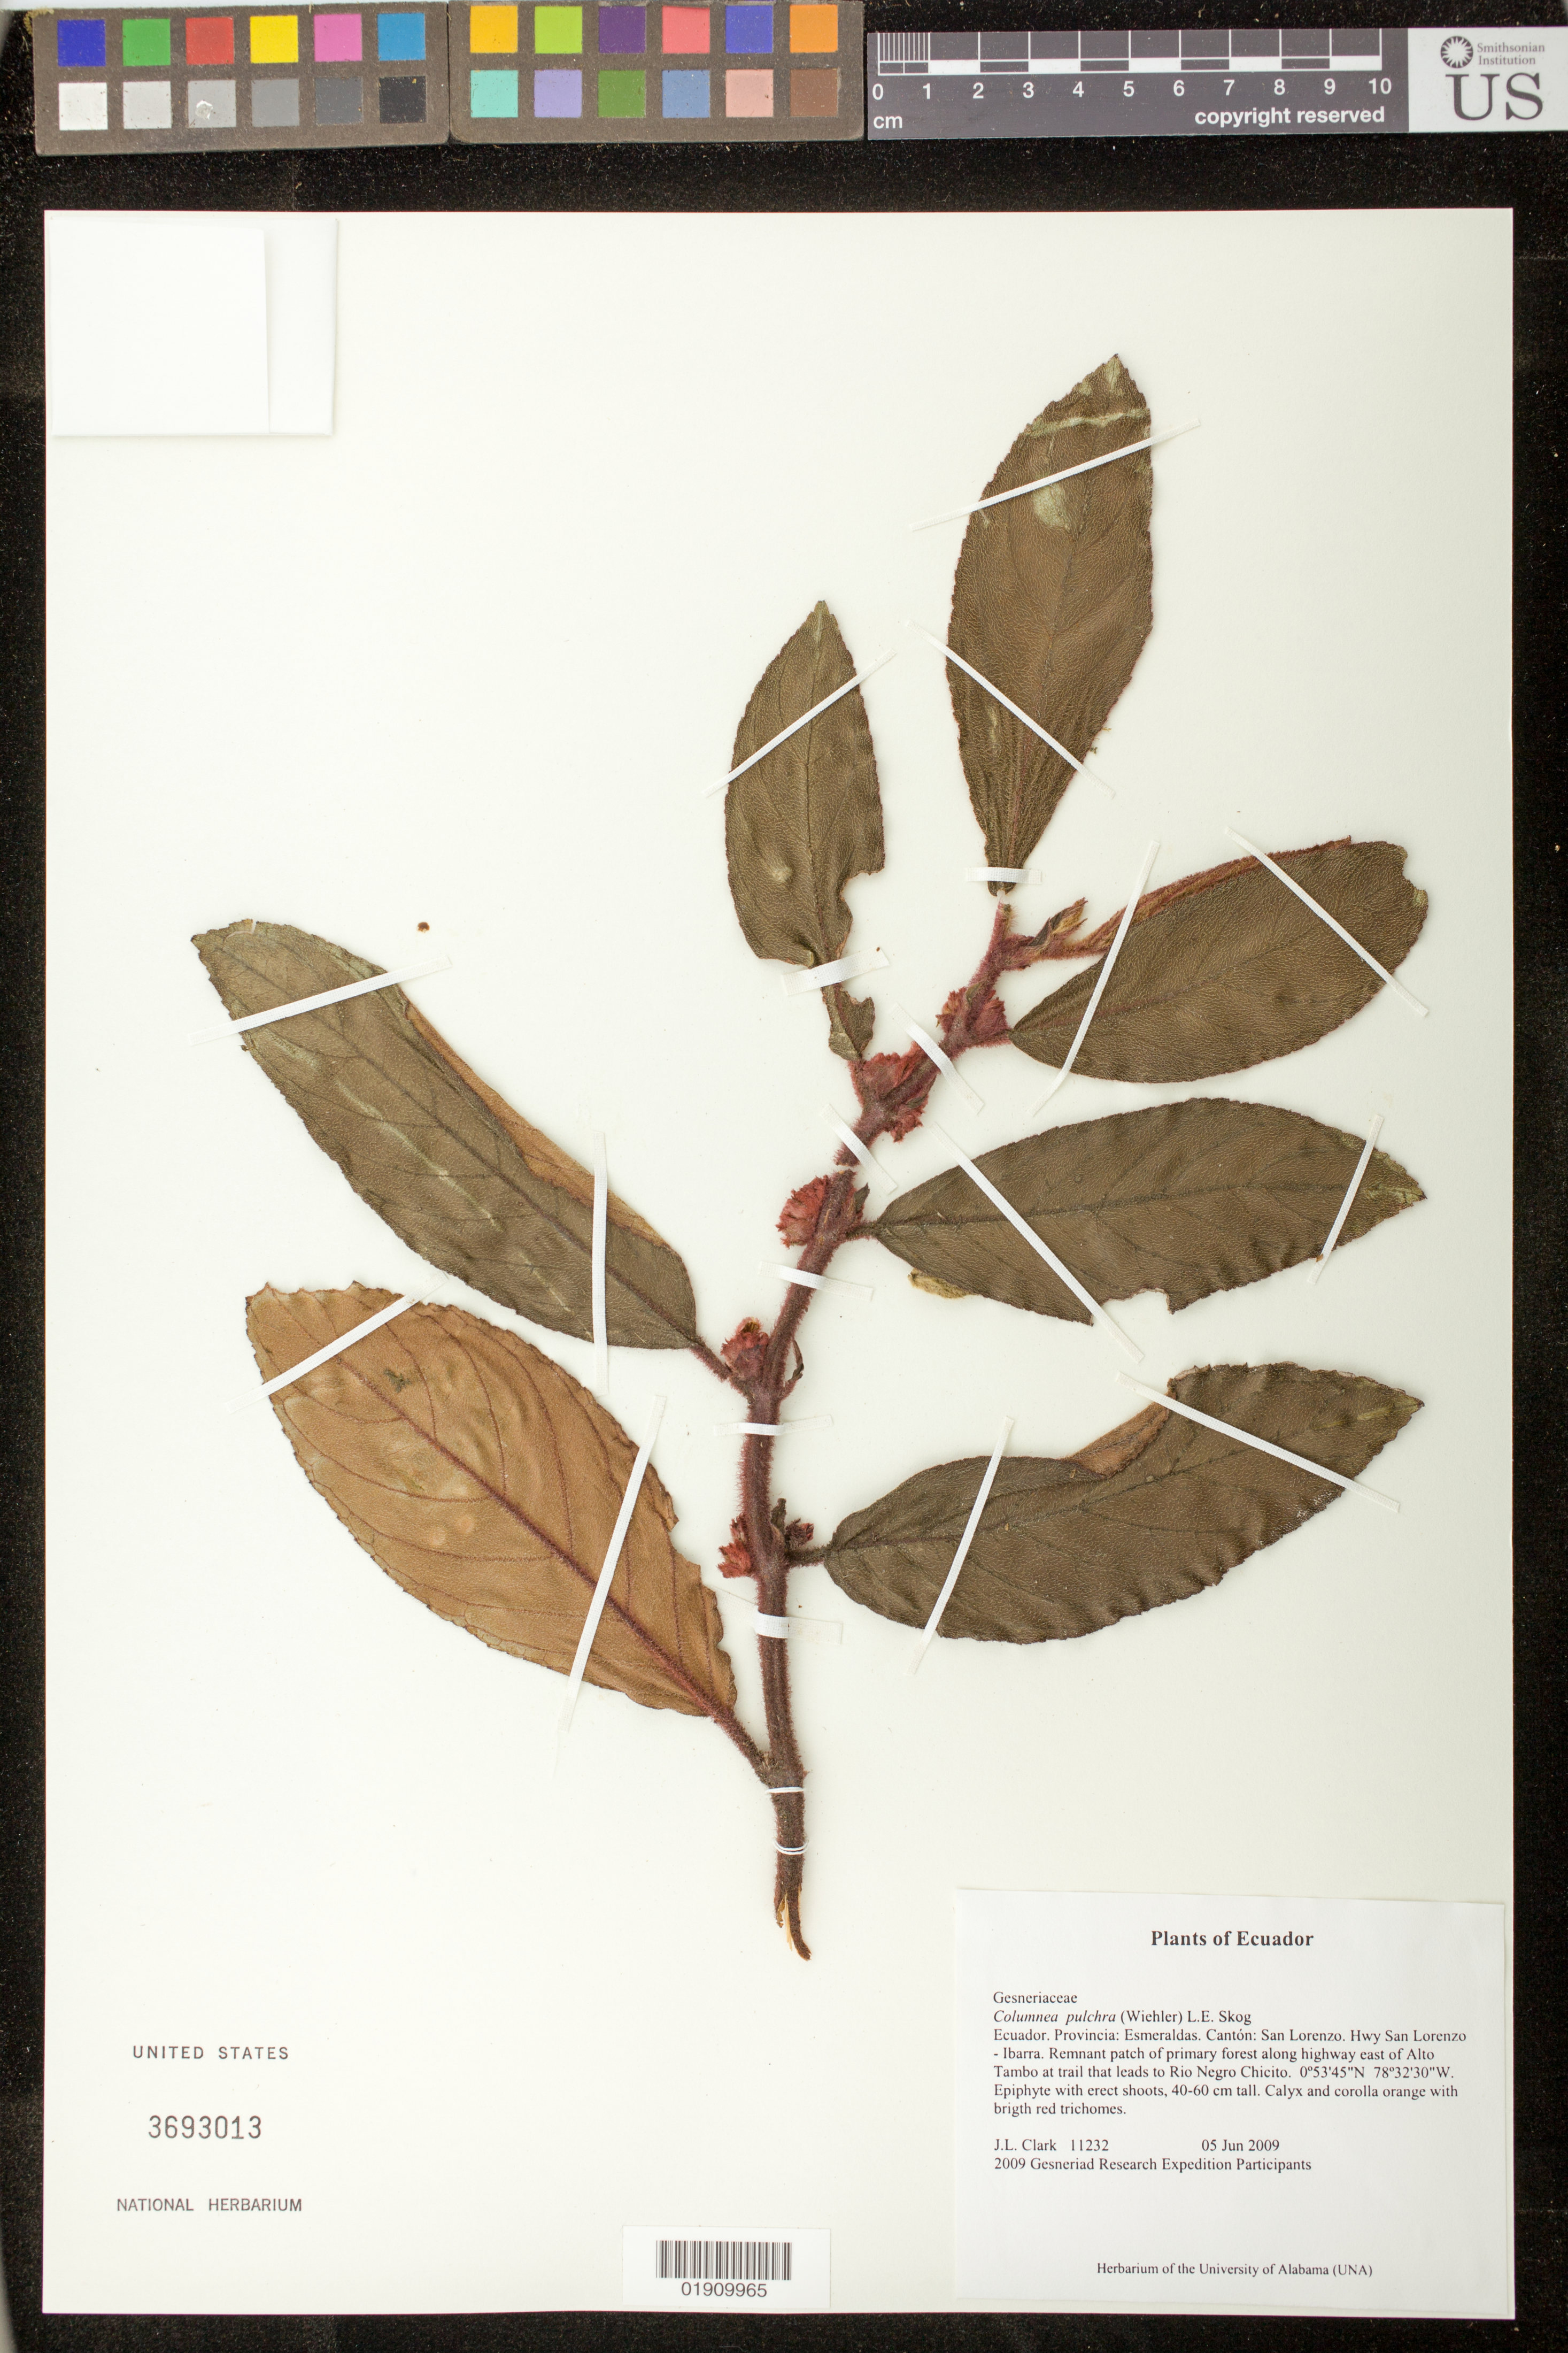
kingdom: Plantae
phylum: Tracheophyta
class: Magnoliopsida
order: Lamiales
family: Gesneriaceae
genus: Columnea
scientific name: Columnea pulchra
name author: (Wiehler) L.E. Skog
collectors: J. L. Clark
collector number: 11232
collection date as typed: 05 Jun 2009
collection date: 2009-06-05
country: Ecuador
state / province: Esmeraldas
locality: Ecuador. Provincia: Esmeraldas. Canton: San Lorenzo. Hwy San Lorenzo-Ibarra. Remnant patch of primary forest along highway east of Alto Tambo at trail that leads to Rio Negro Chicito.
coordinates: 0°53'45"N, 78°32'30"W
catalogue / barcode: US 3693013